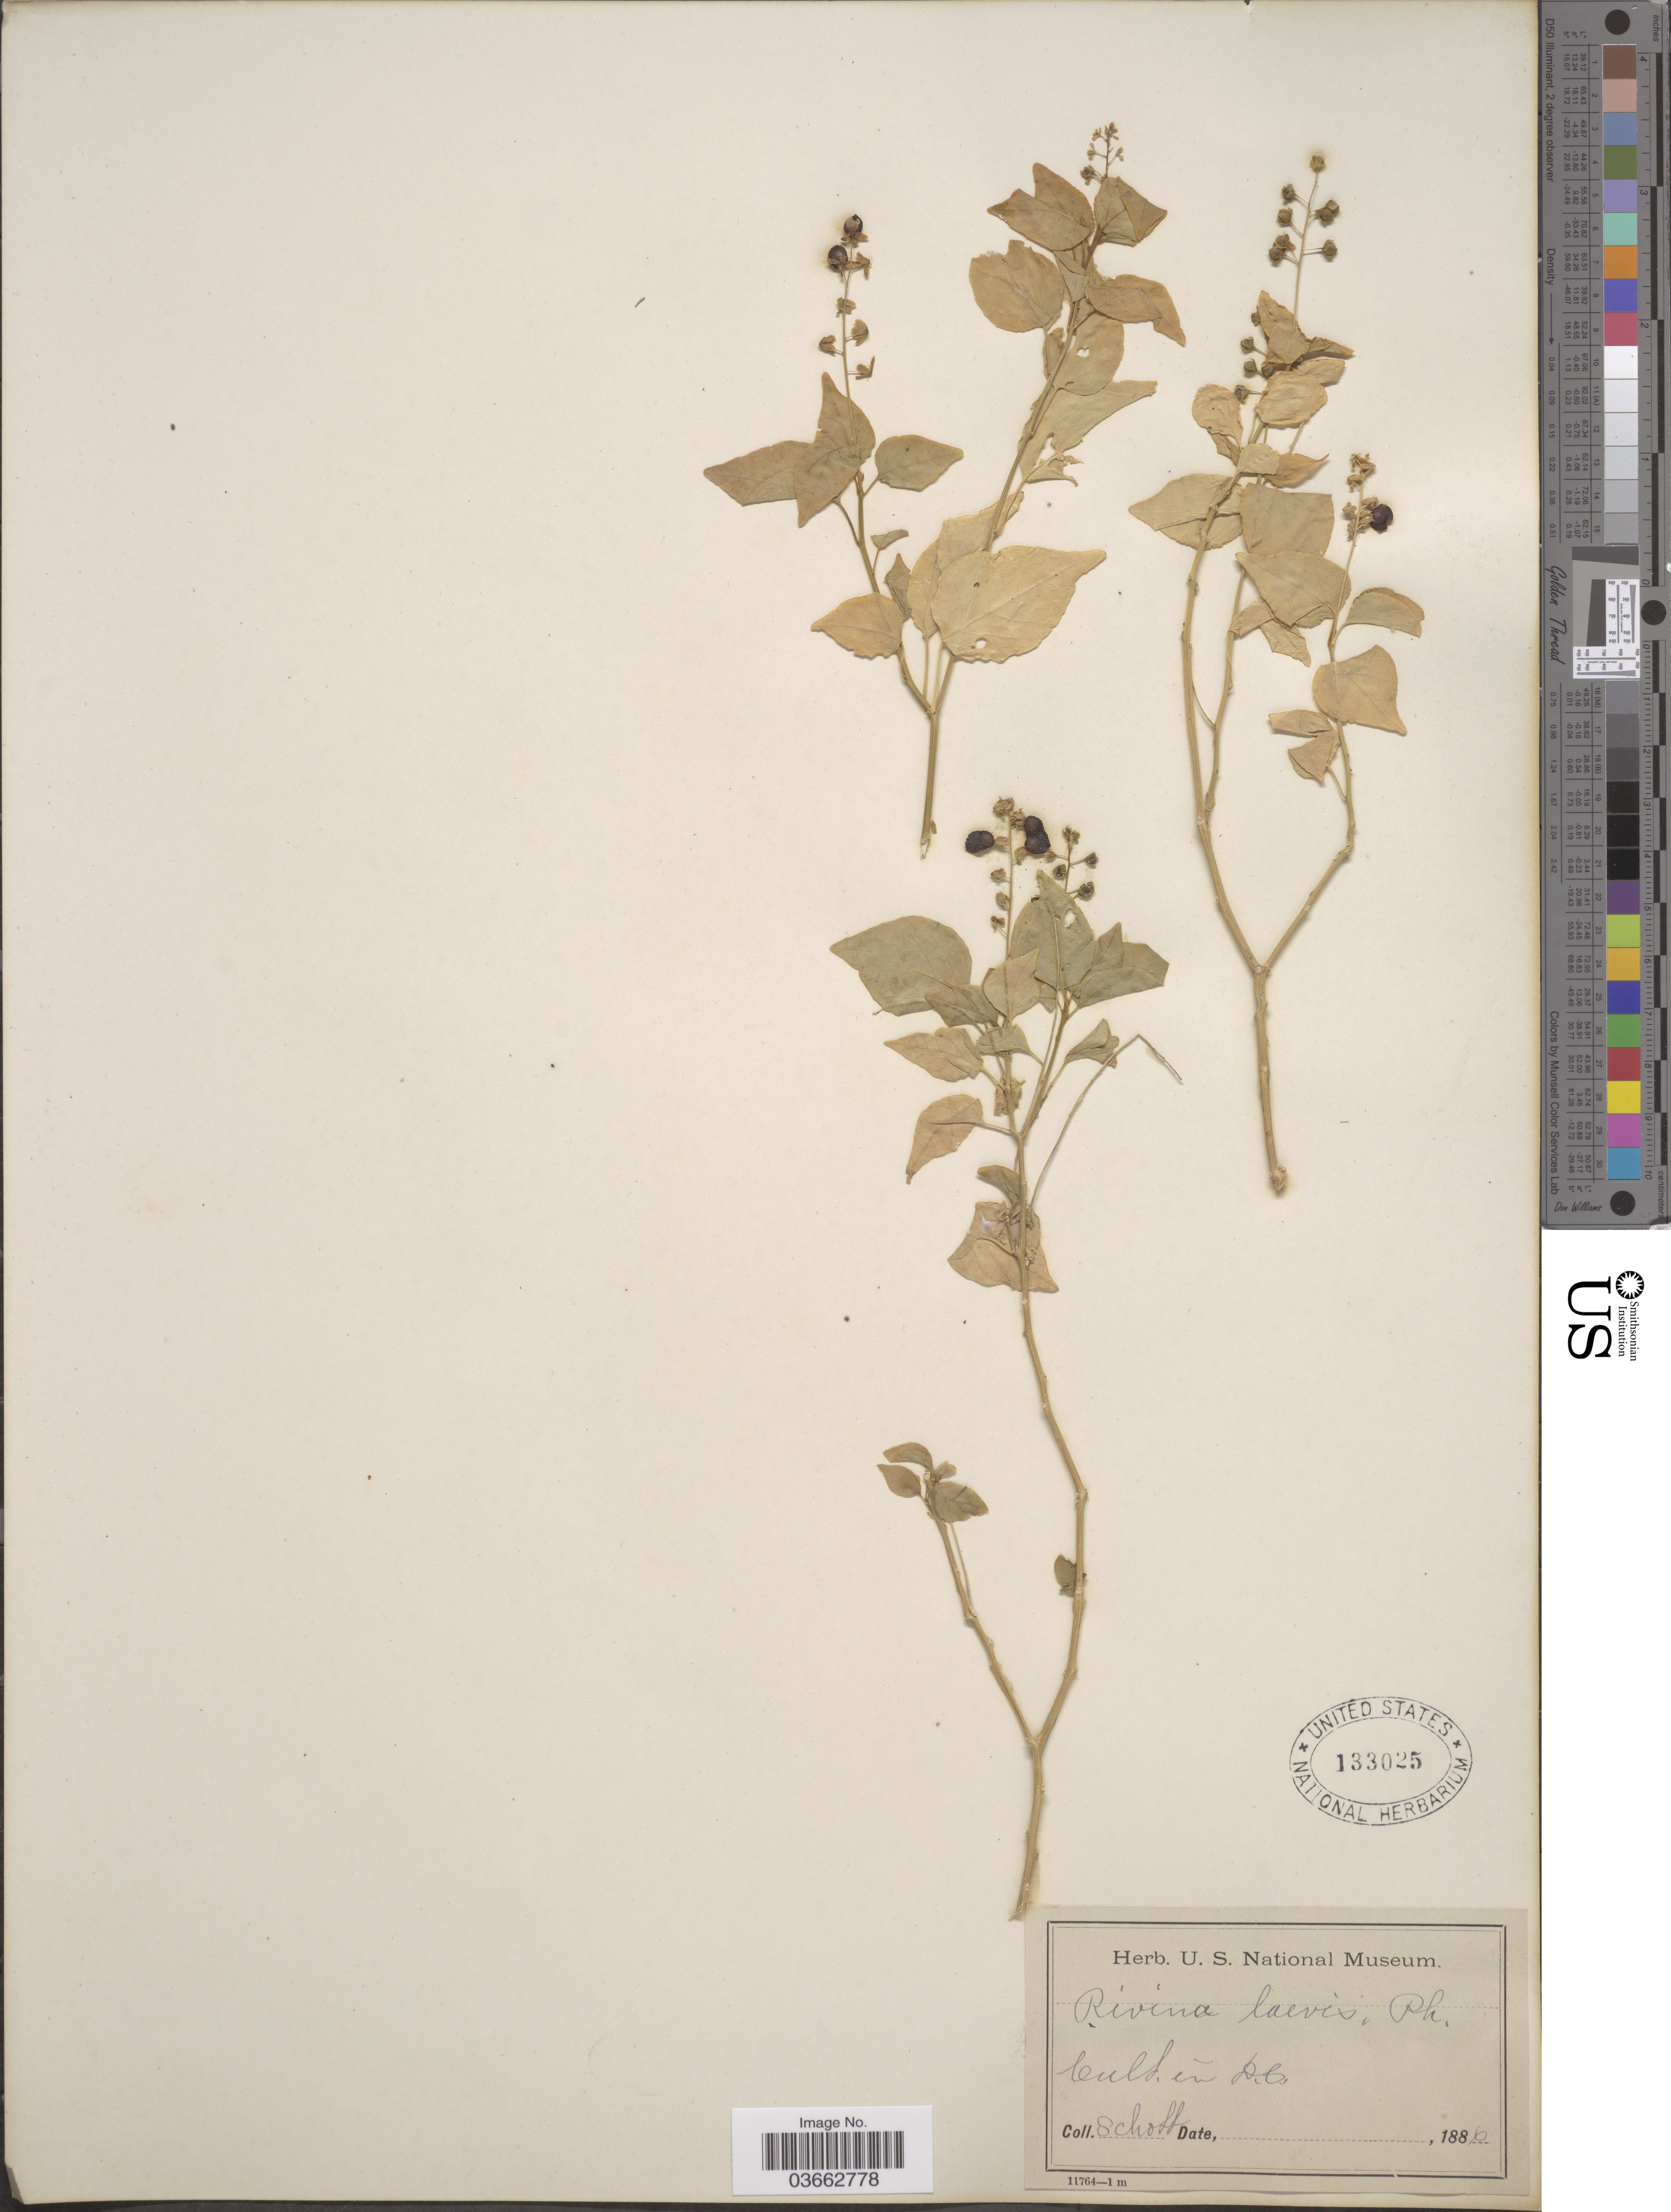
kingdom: Plantae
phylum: Tracheophyta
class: Magnoliopsida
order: Caryophyllales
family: Phytolaccaceae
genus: Rivina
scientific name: Rivina humilis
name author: L.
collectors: Schott, --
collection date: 1886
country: United States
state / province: District of Columbia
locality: In DC.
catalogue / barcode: US 133025